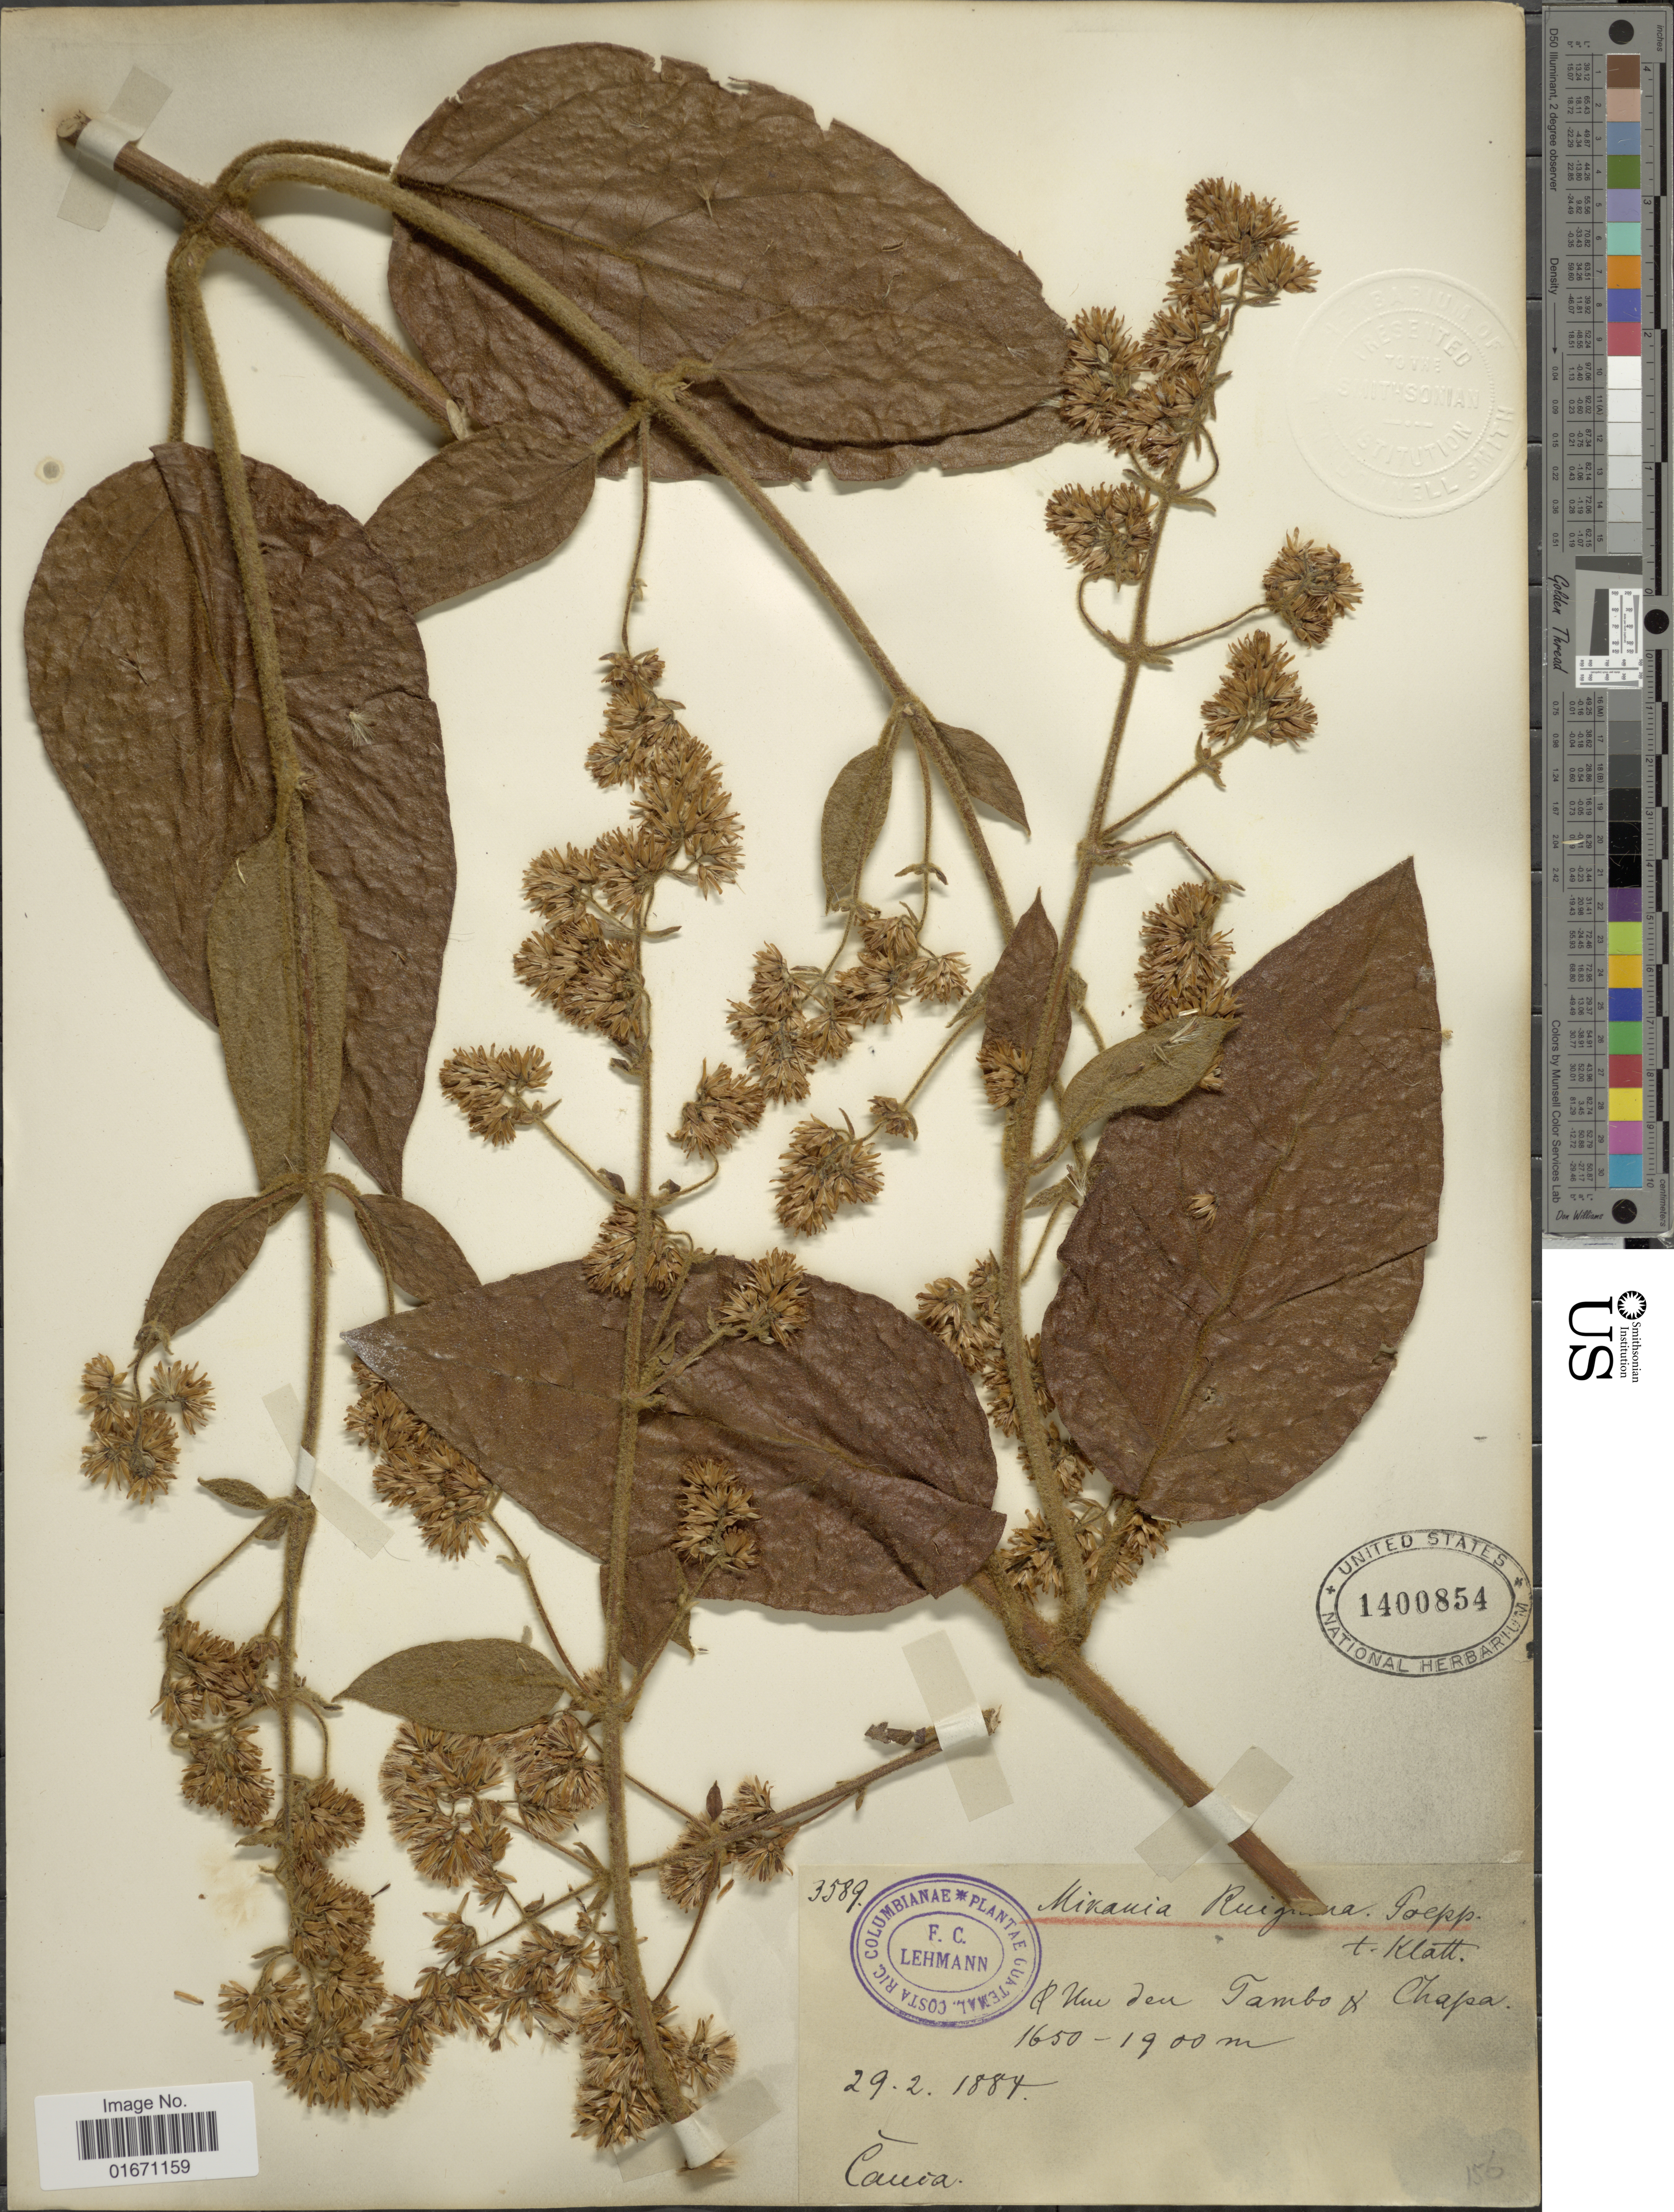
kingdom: Plantae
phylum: Tracheophyta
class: Magnoliopsida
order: Asterales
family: Asteraceae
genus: Mikania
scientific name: Mikania banisteriae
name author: DC.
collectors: F. C. Lehmann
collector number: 3589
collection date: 1884-02-29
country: Colombia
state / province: Cauca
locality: Um den Tambo & Chapa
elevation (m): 1650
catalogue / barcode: US 1400854